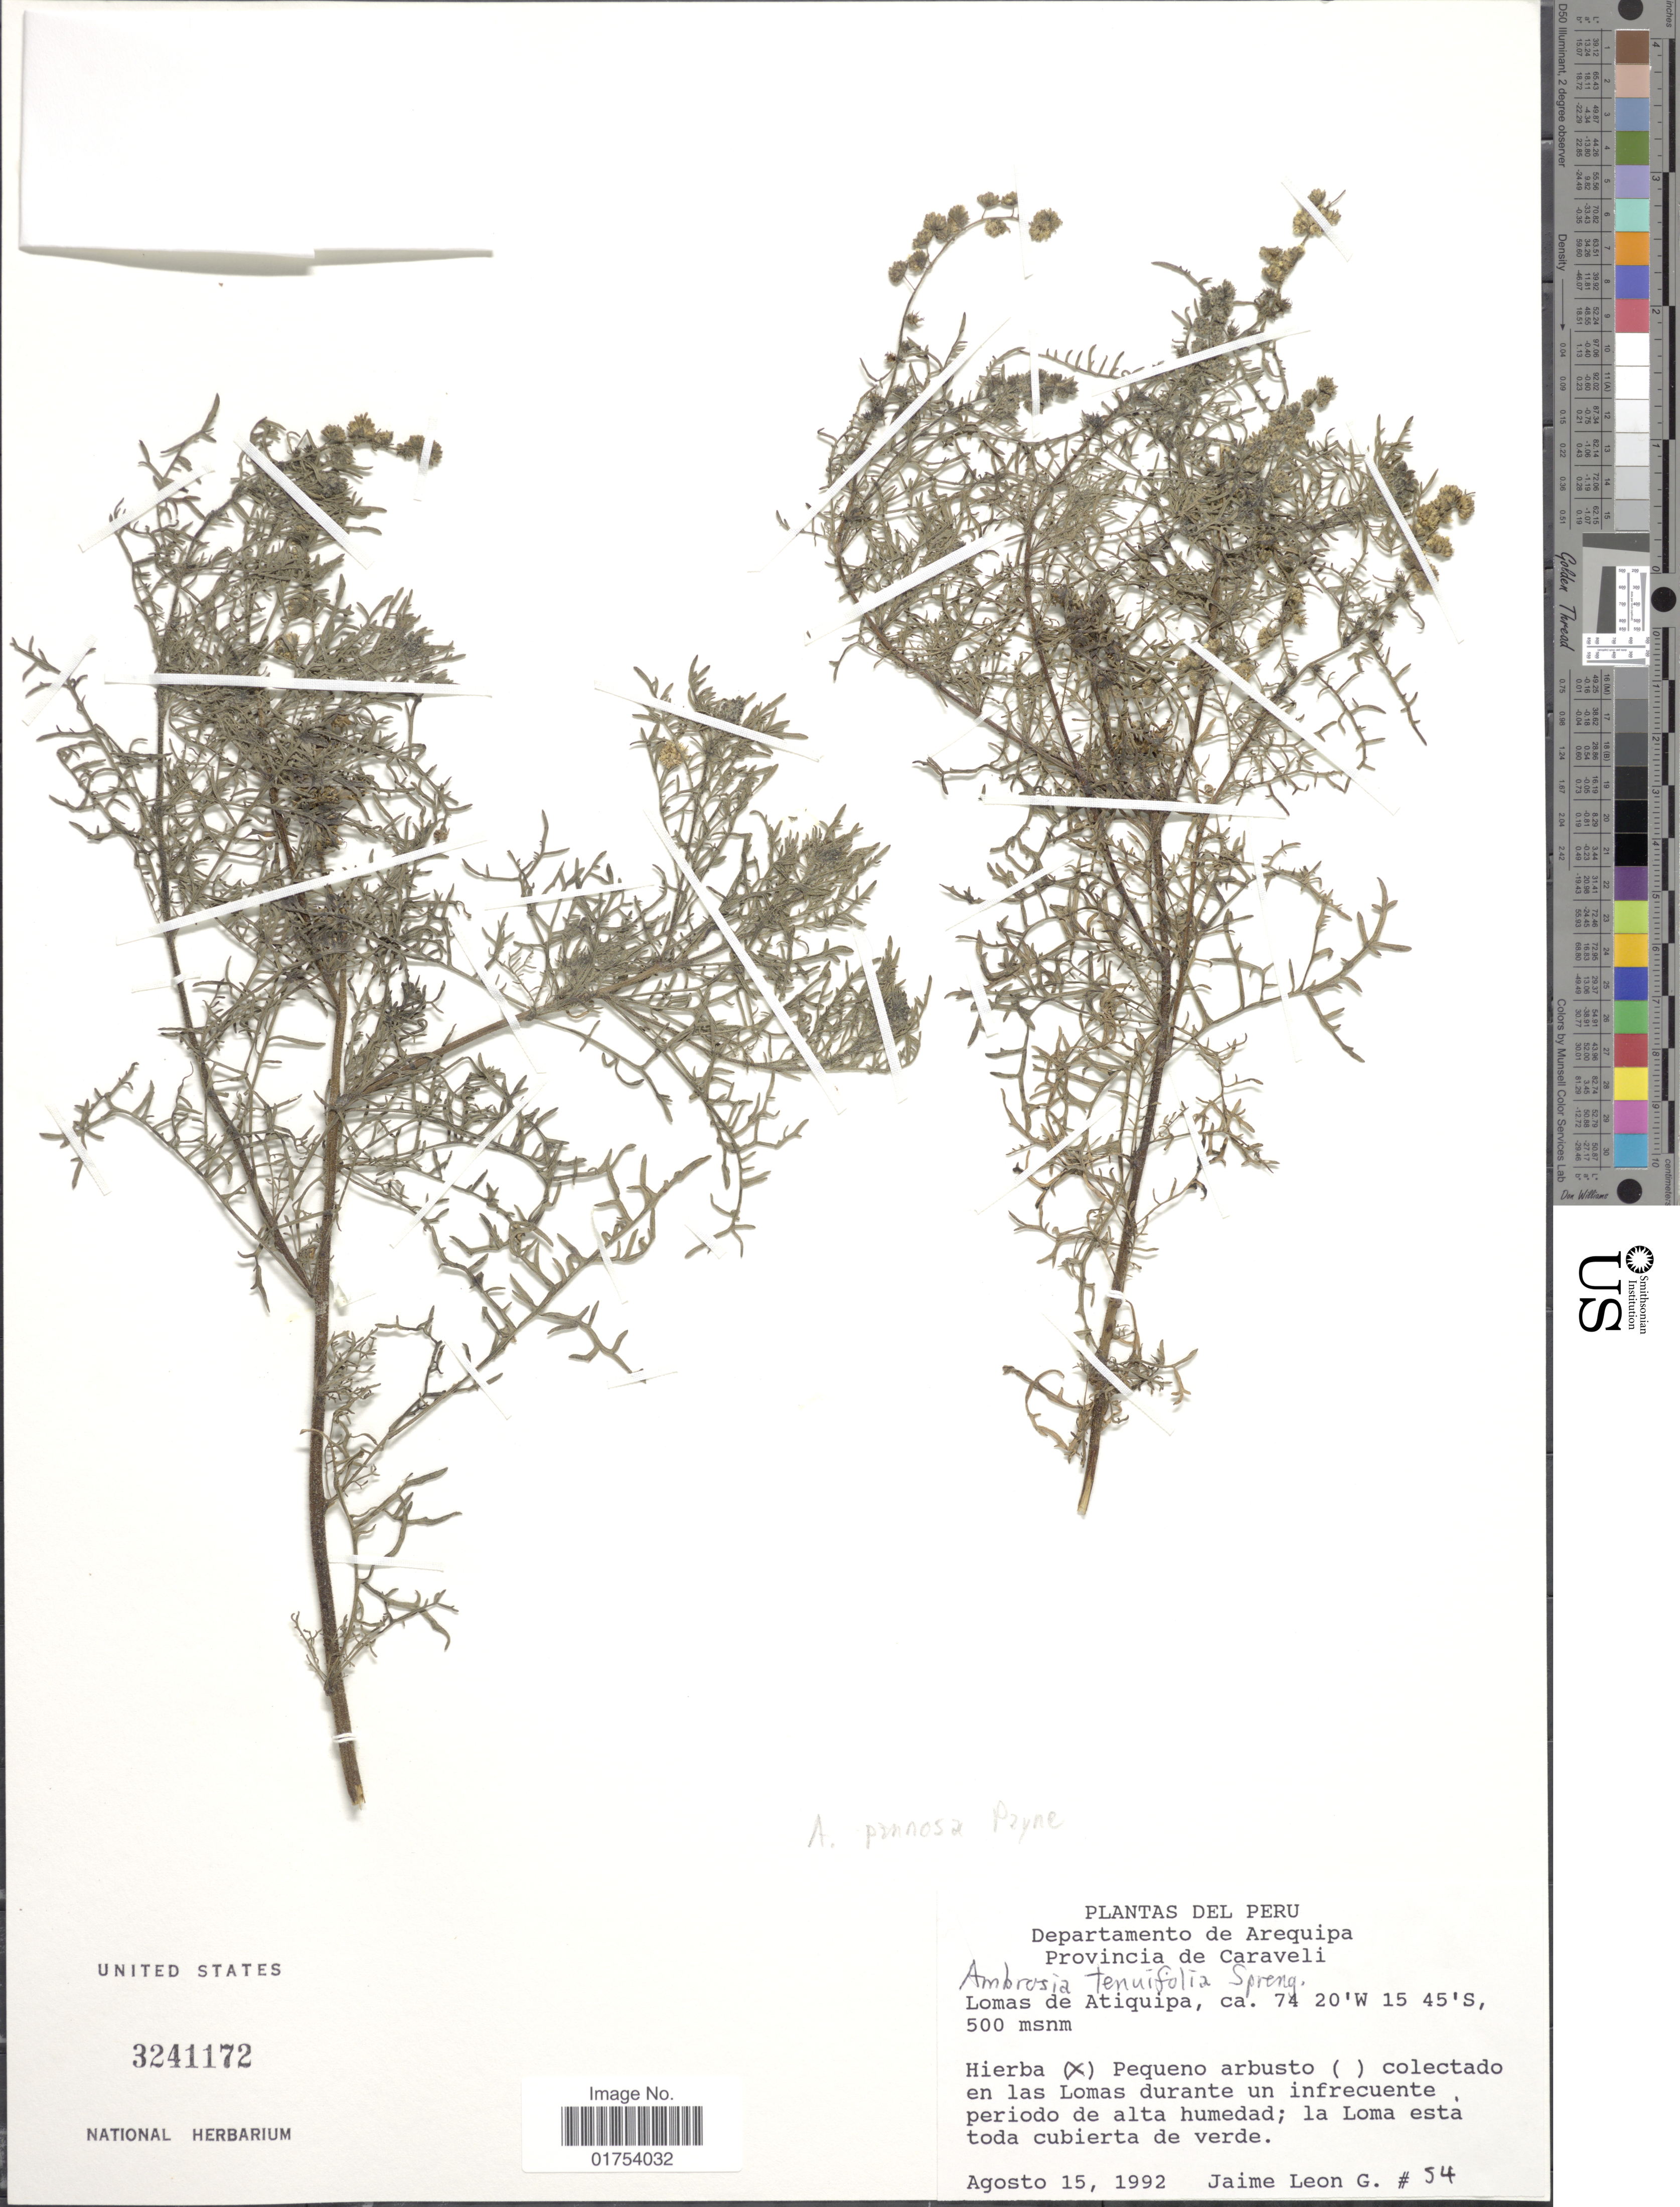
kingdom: Plantae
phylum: Tracheophyta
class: Magnoliopsida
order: Asterales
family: Asteraceae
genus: Ambrosia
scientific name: Ambrosia pannosa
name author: W.W.Payne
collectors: J. Leon G.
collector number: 54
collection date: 1992-08-15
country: Peru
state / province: Arequipa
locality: Provincia de Caraveli, Lomdas de Atiquipa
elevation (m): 500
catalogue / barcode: US 3241172